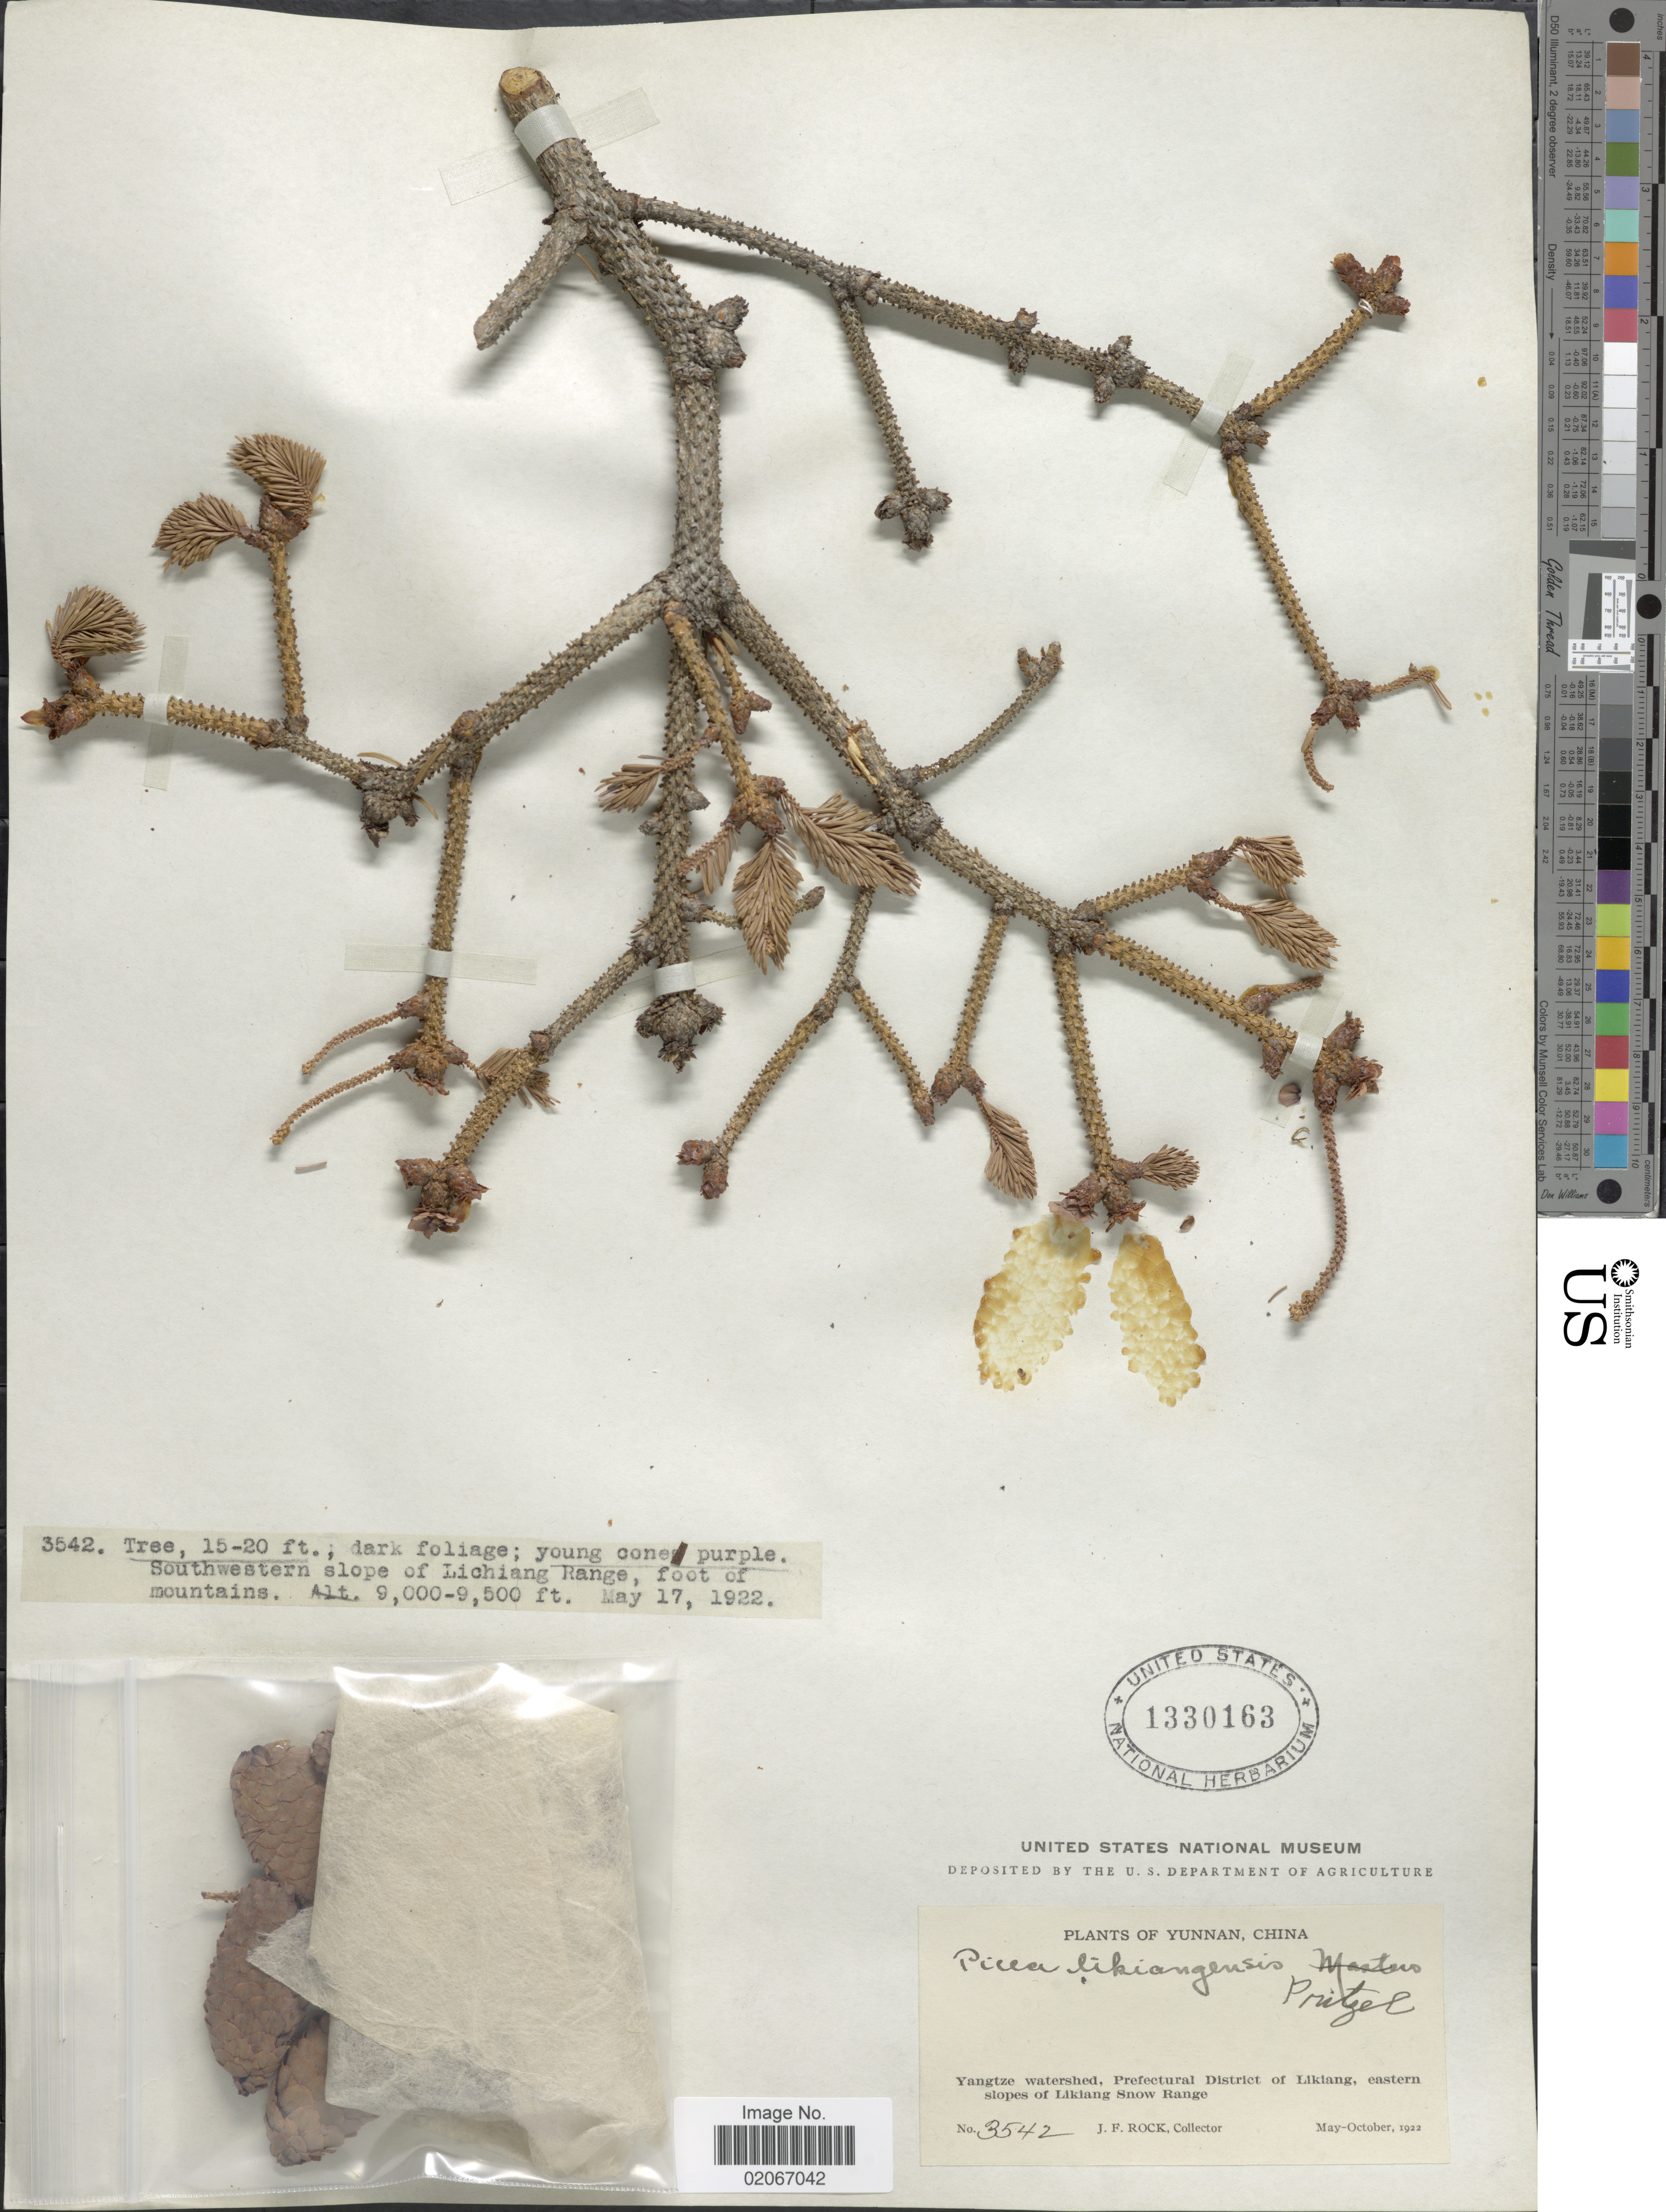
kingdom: Plantae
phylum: Tracheophyta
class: Pinopsida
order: Pinales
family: Pinaceae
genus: Picea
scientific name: Picea likiangensis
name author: (Franch.) E. Pritz.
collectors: J. Rock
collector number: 3542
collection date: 1922-05-17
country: China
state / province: Yunnan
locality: Southwestern slope of Lichiang Range, foot of mountains. Yangtze watershed, Prefectural District of Likiang, eastern slopes of Likiang Snow Range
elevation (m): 2743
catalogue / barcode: US 1330163